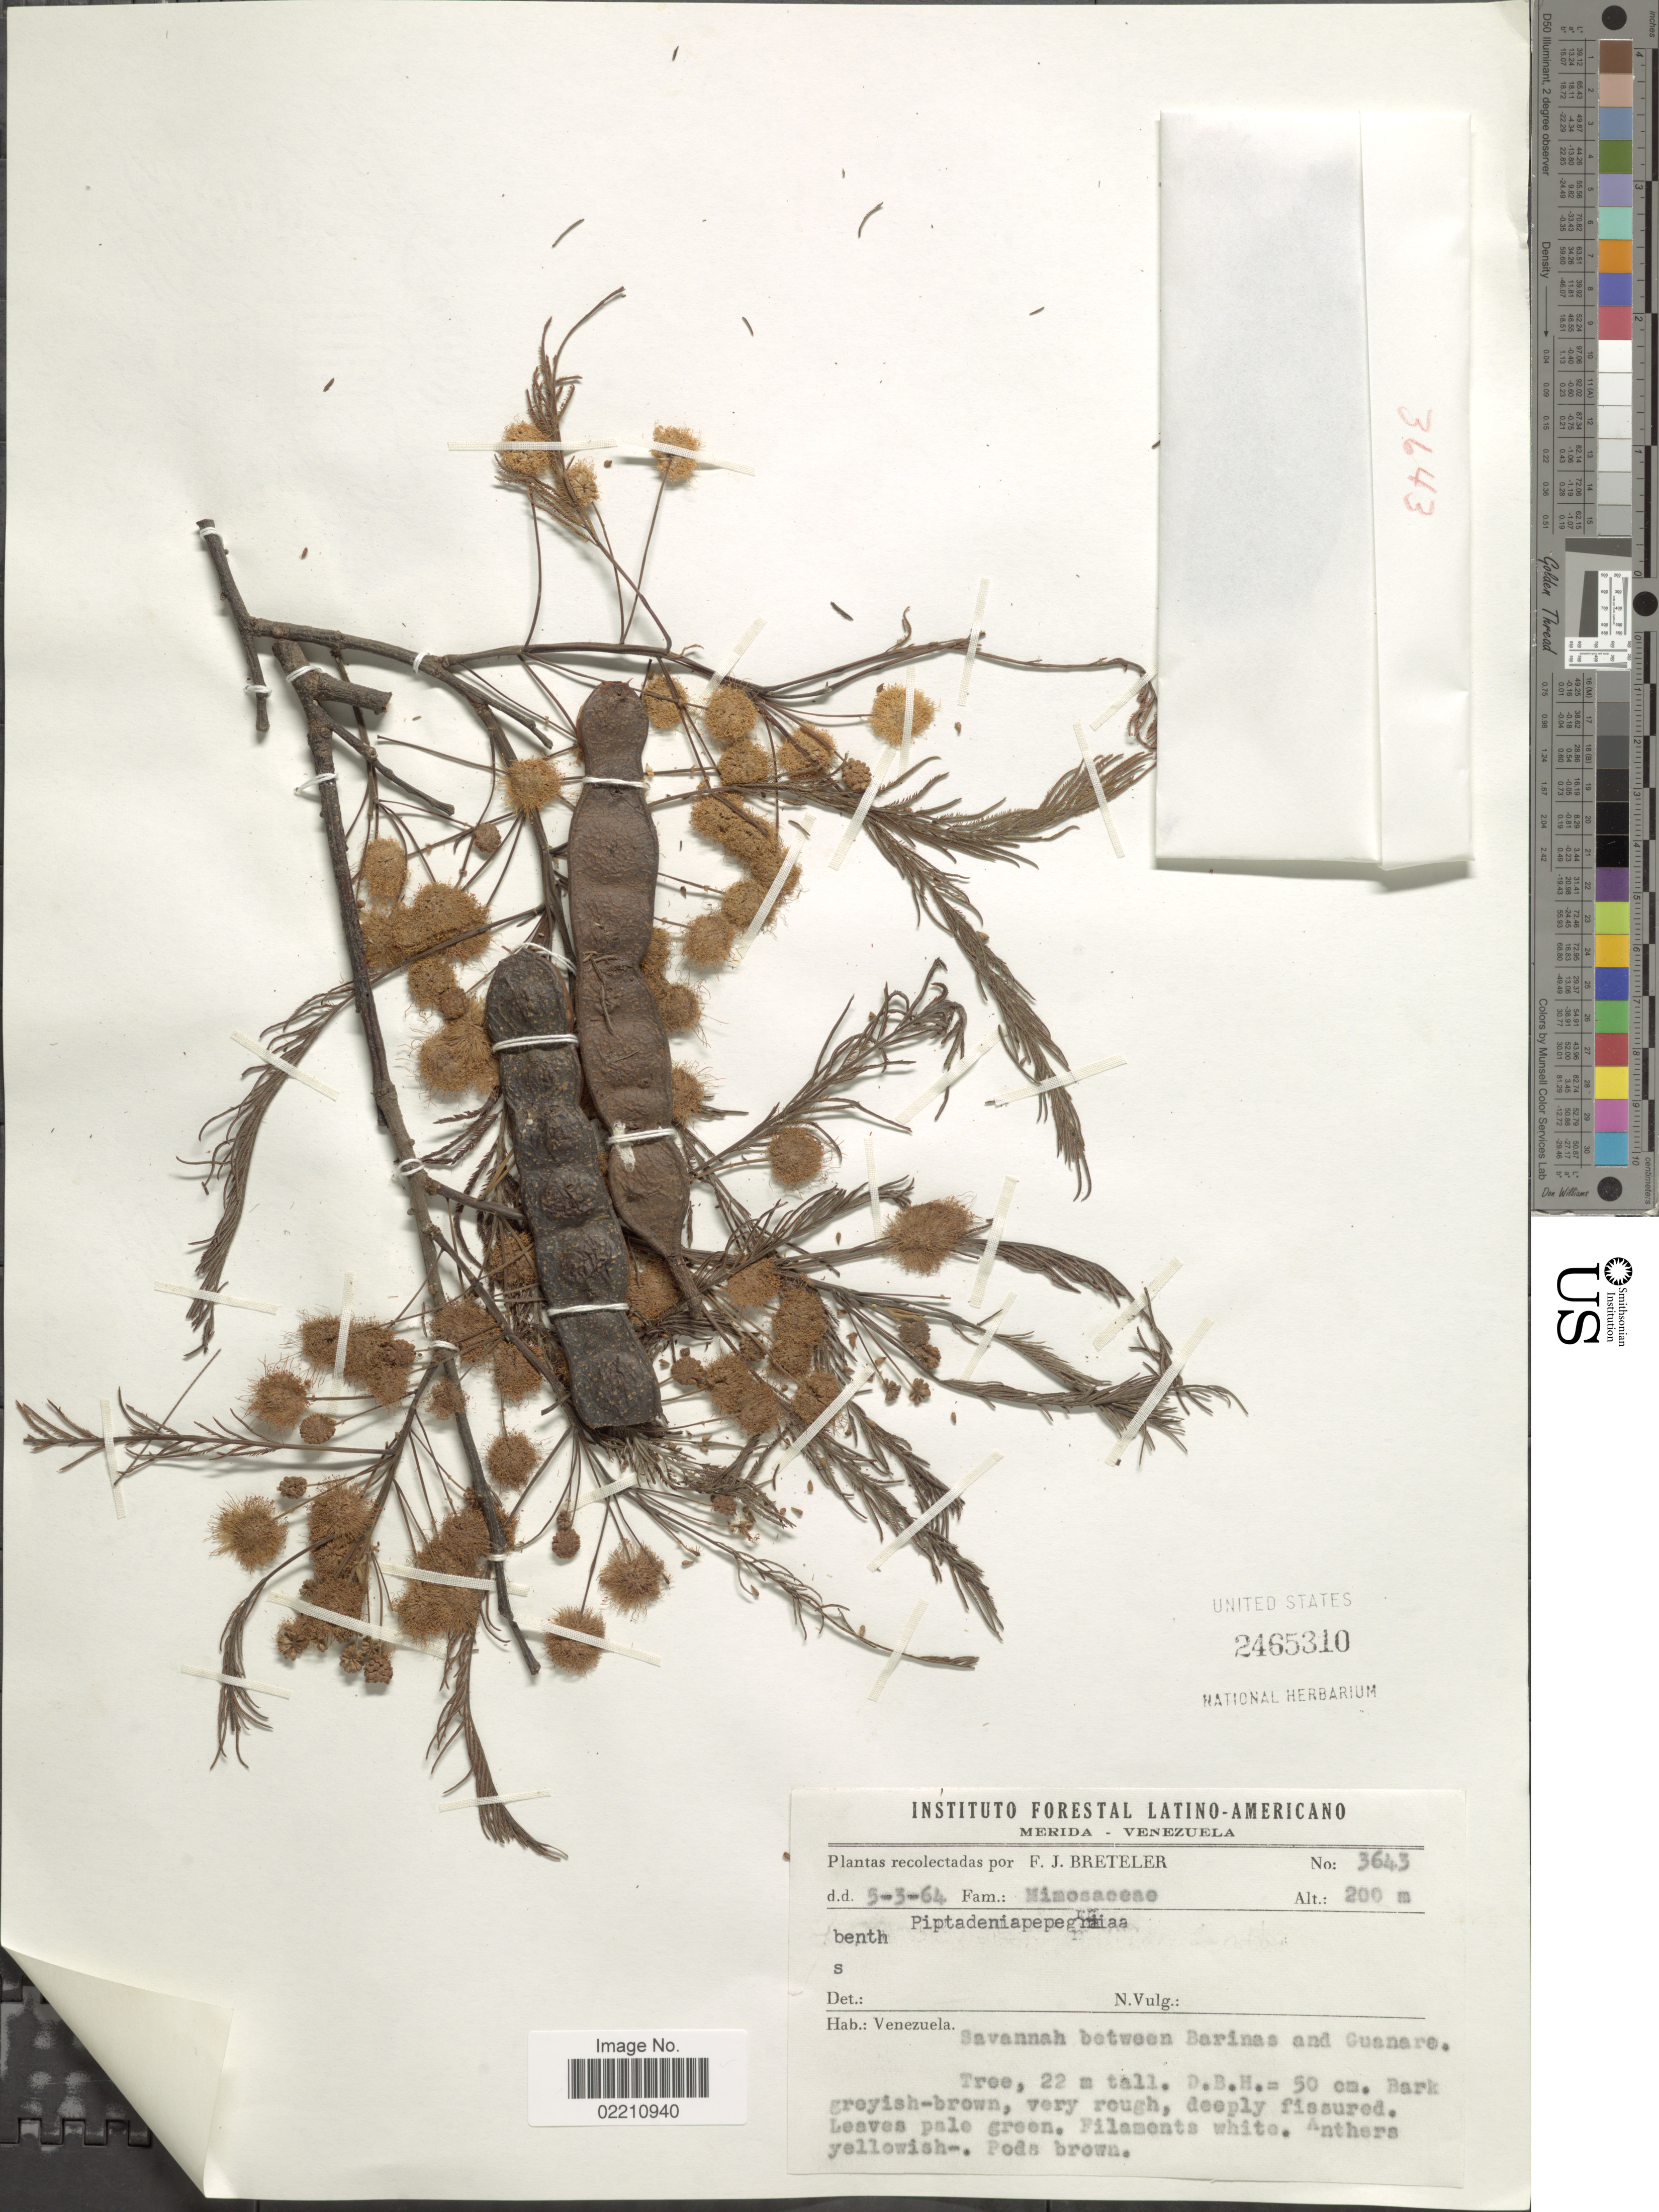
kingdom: Plantae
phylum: Tracheophyta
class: Magnoliopsida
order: Fabales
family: Fabaceae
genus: Anadenanthera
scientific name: Anadenanthera peregrina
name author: (L.) Speg.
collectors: F. J. Breteler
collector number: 3643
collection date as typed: Transcribed d/m/y: 5/3/64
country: Venezuela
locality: Savannah between Barinas and Guanaro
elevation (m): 200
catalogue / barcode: US 2465310